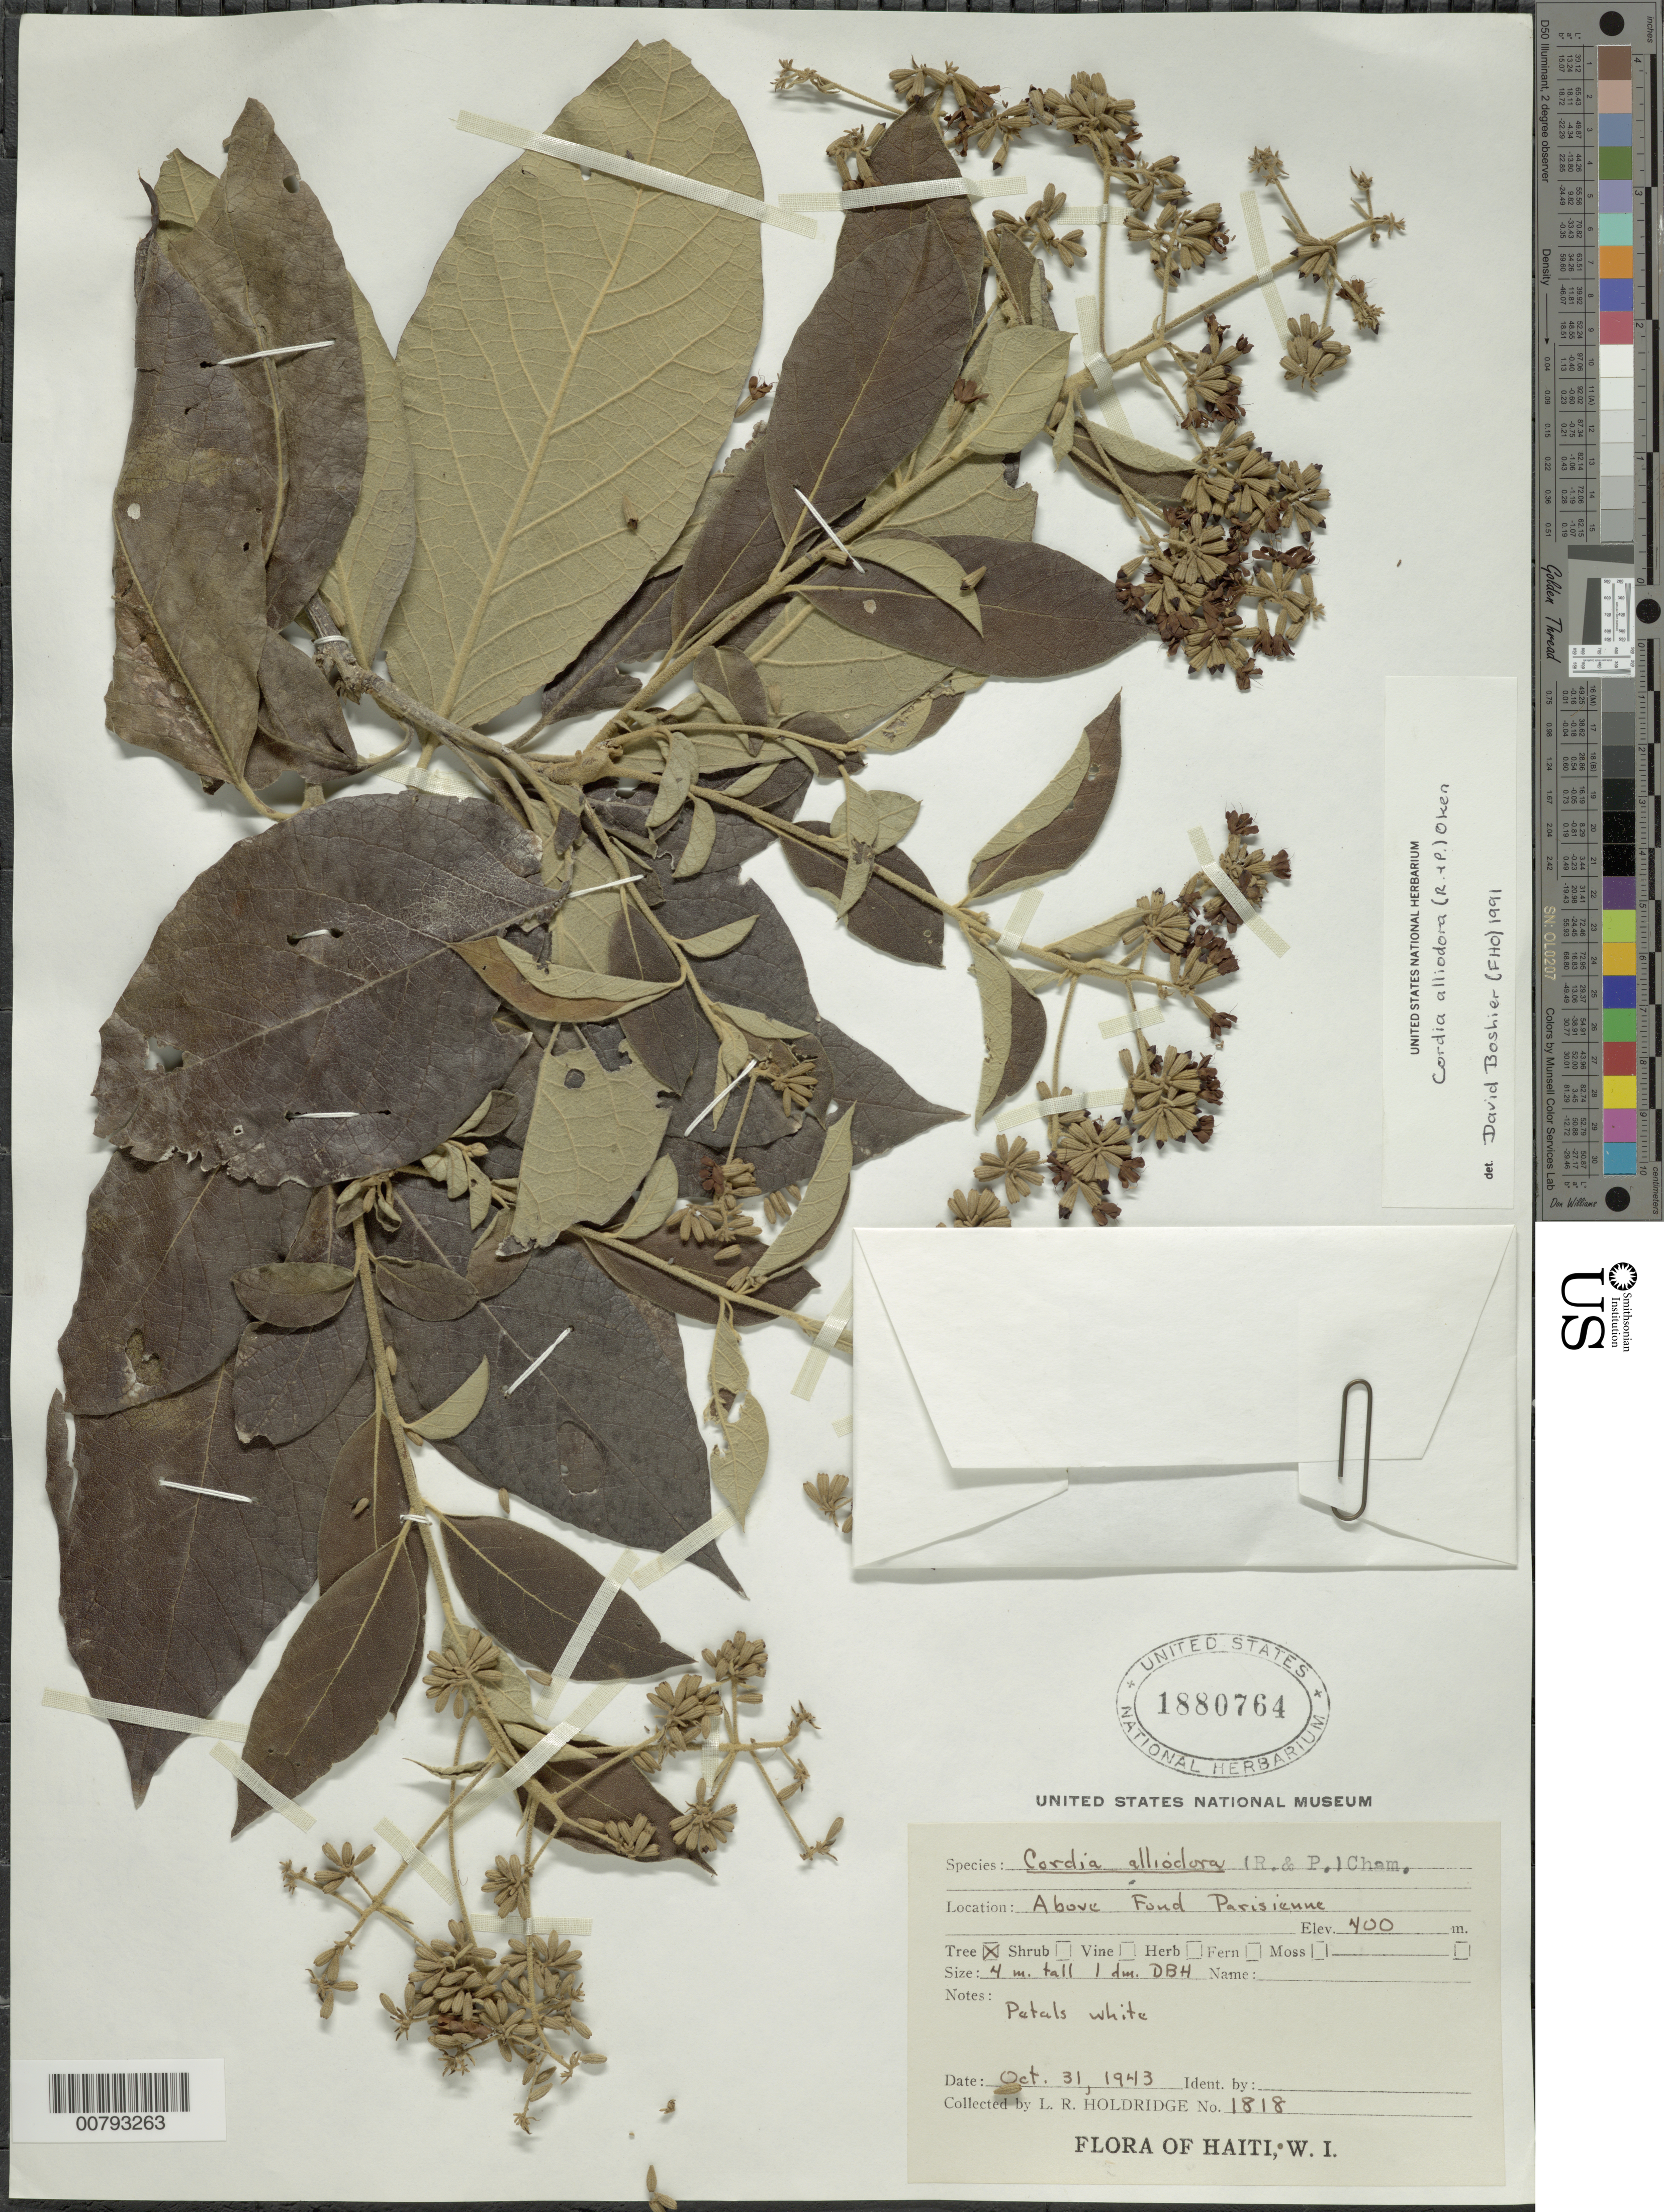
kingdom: Plantae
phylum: Tracheophyta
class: Magnoliopsida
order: Boraginales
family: Cordiaceae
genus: Cordia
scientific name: Cordia alliodora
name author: (Ruiz & Pav.) Oken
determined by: Boshier, D.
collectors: L. Holdridge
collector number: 1818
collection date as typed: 31 Oct 1943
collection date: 1943-10-31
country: Haiti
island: Hispaniola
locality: Above Fond Parisienne.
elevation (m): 400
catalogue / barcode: US 1880764